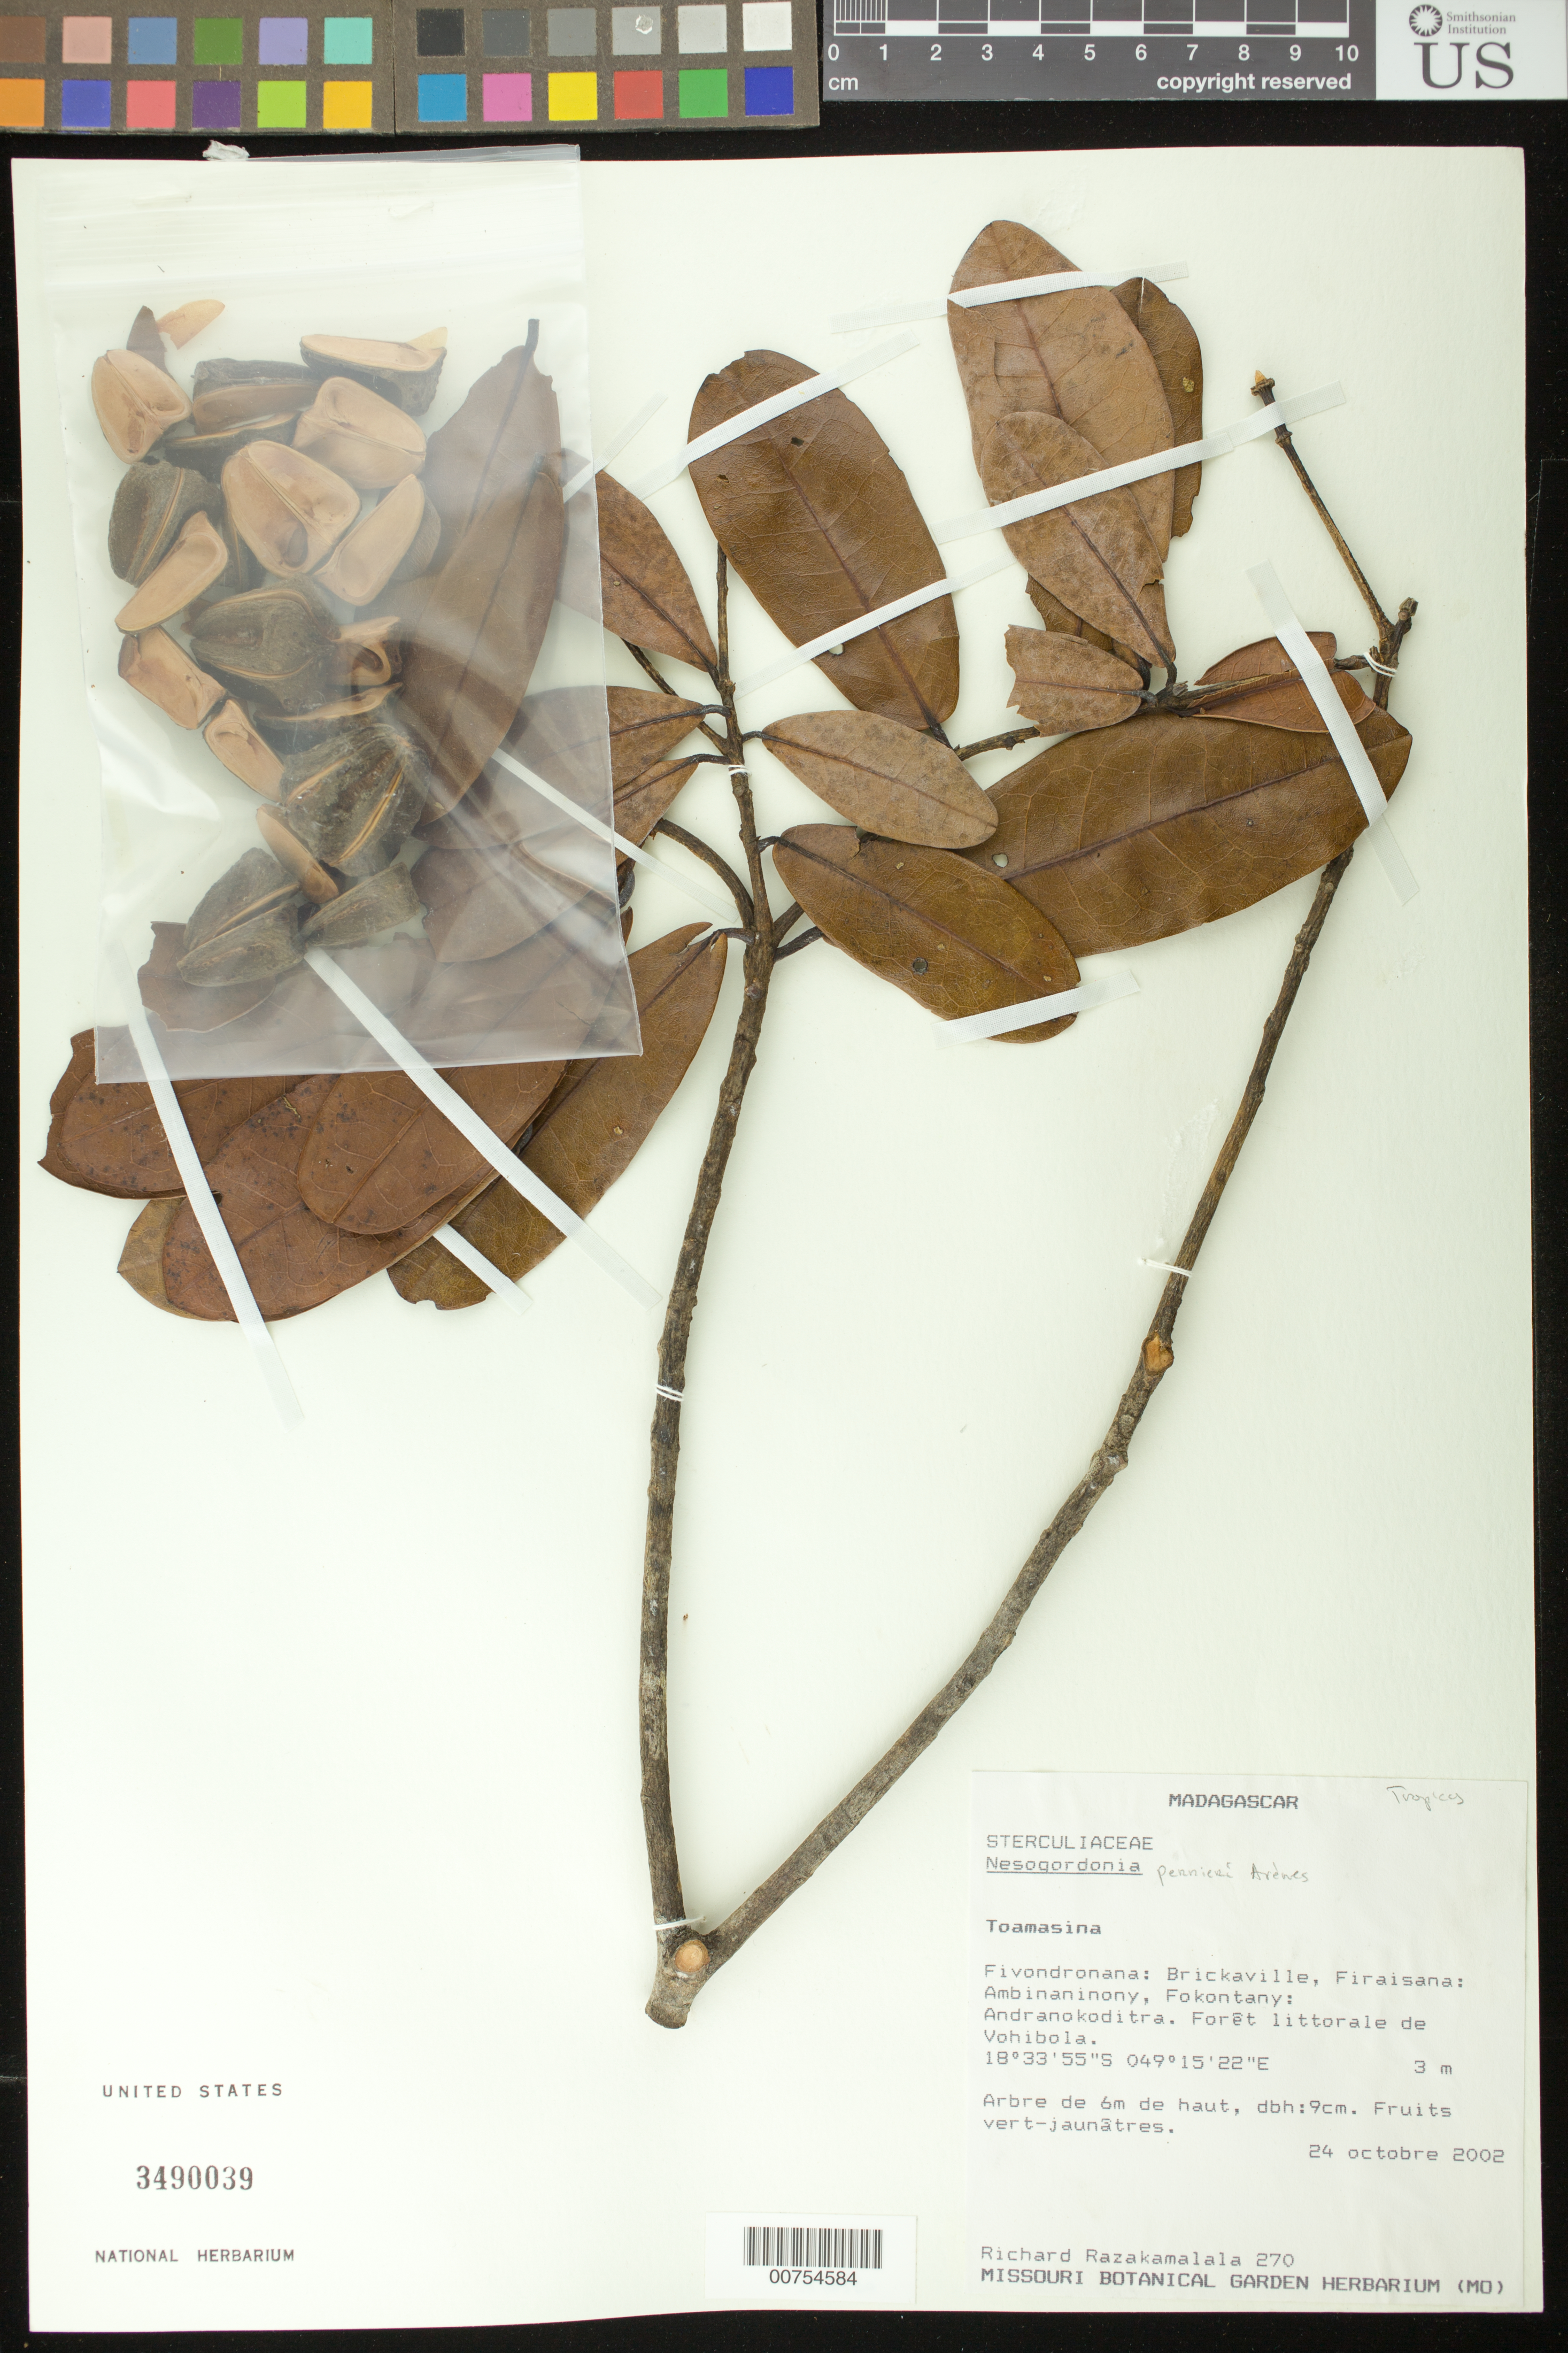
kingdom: Plantae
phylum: Tracheophyta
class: Magnoliopsida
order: Malvales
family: Malvaceae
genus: Nesogordonia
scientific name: Nesogordonia perrieri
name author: Arènes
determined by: Dorr, Laurence J., Curator (BOT), Smithsonian Institution - National Museum of Natural History (UNITED STATES)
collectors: R. Razakamalala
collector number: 270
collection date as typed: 24 Oct 2002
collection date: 2002-10-24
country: Madagascar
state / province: Atsinanana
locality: Fivondronana: Brickaville, Firaisana: Ambinaninony, Fokontany: Andranokoditra.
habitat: Forêt littorale de Vohibola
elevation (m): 3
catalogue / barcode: US 3490039